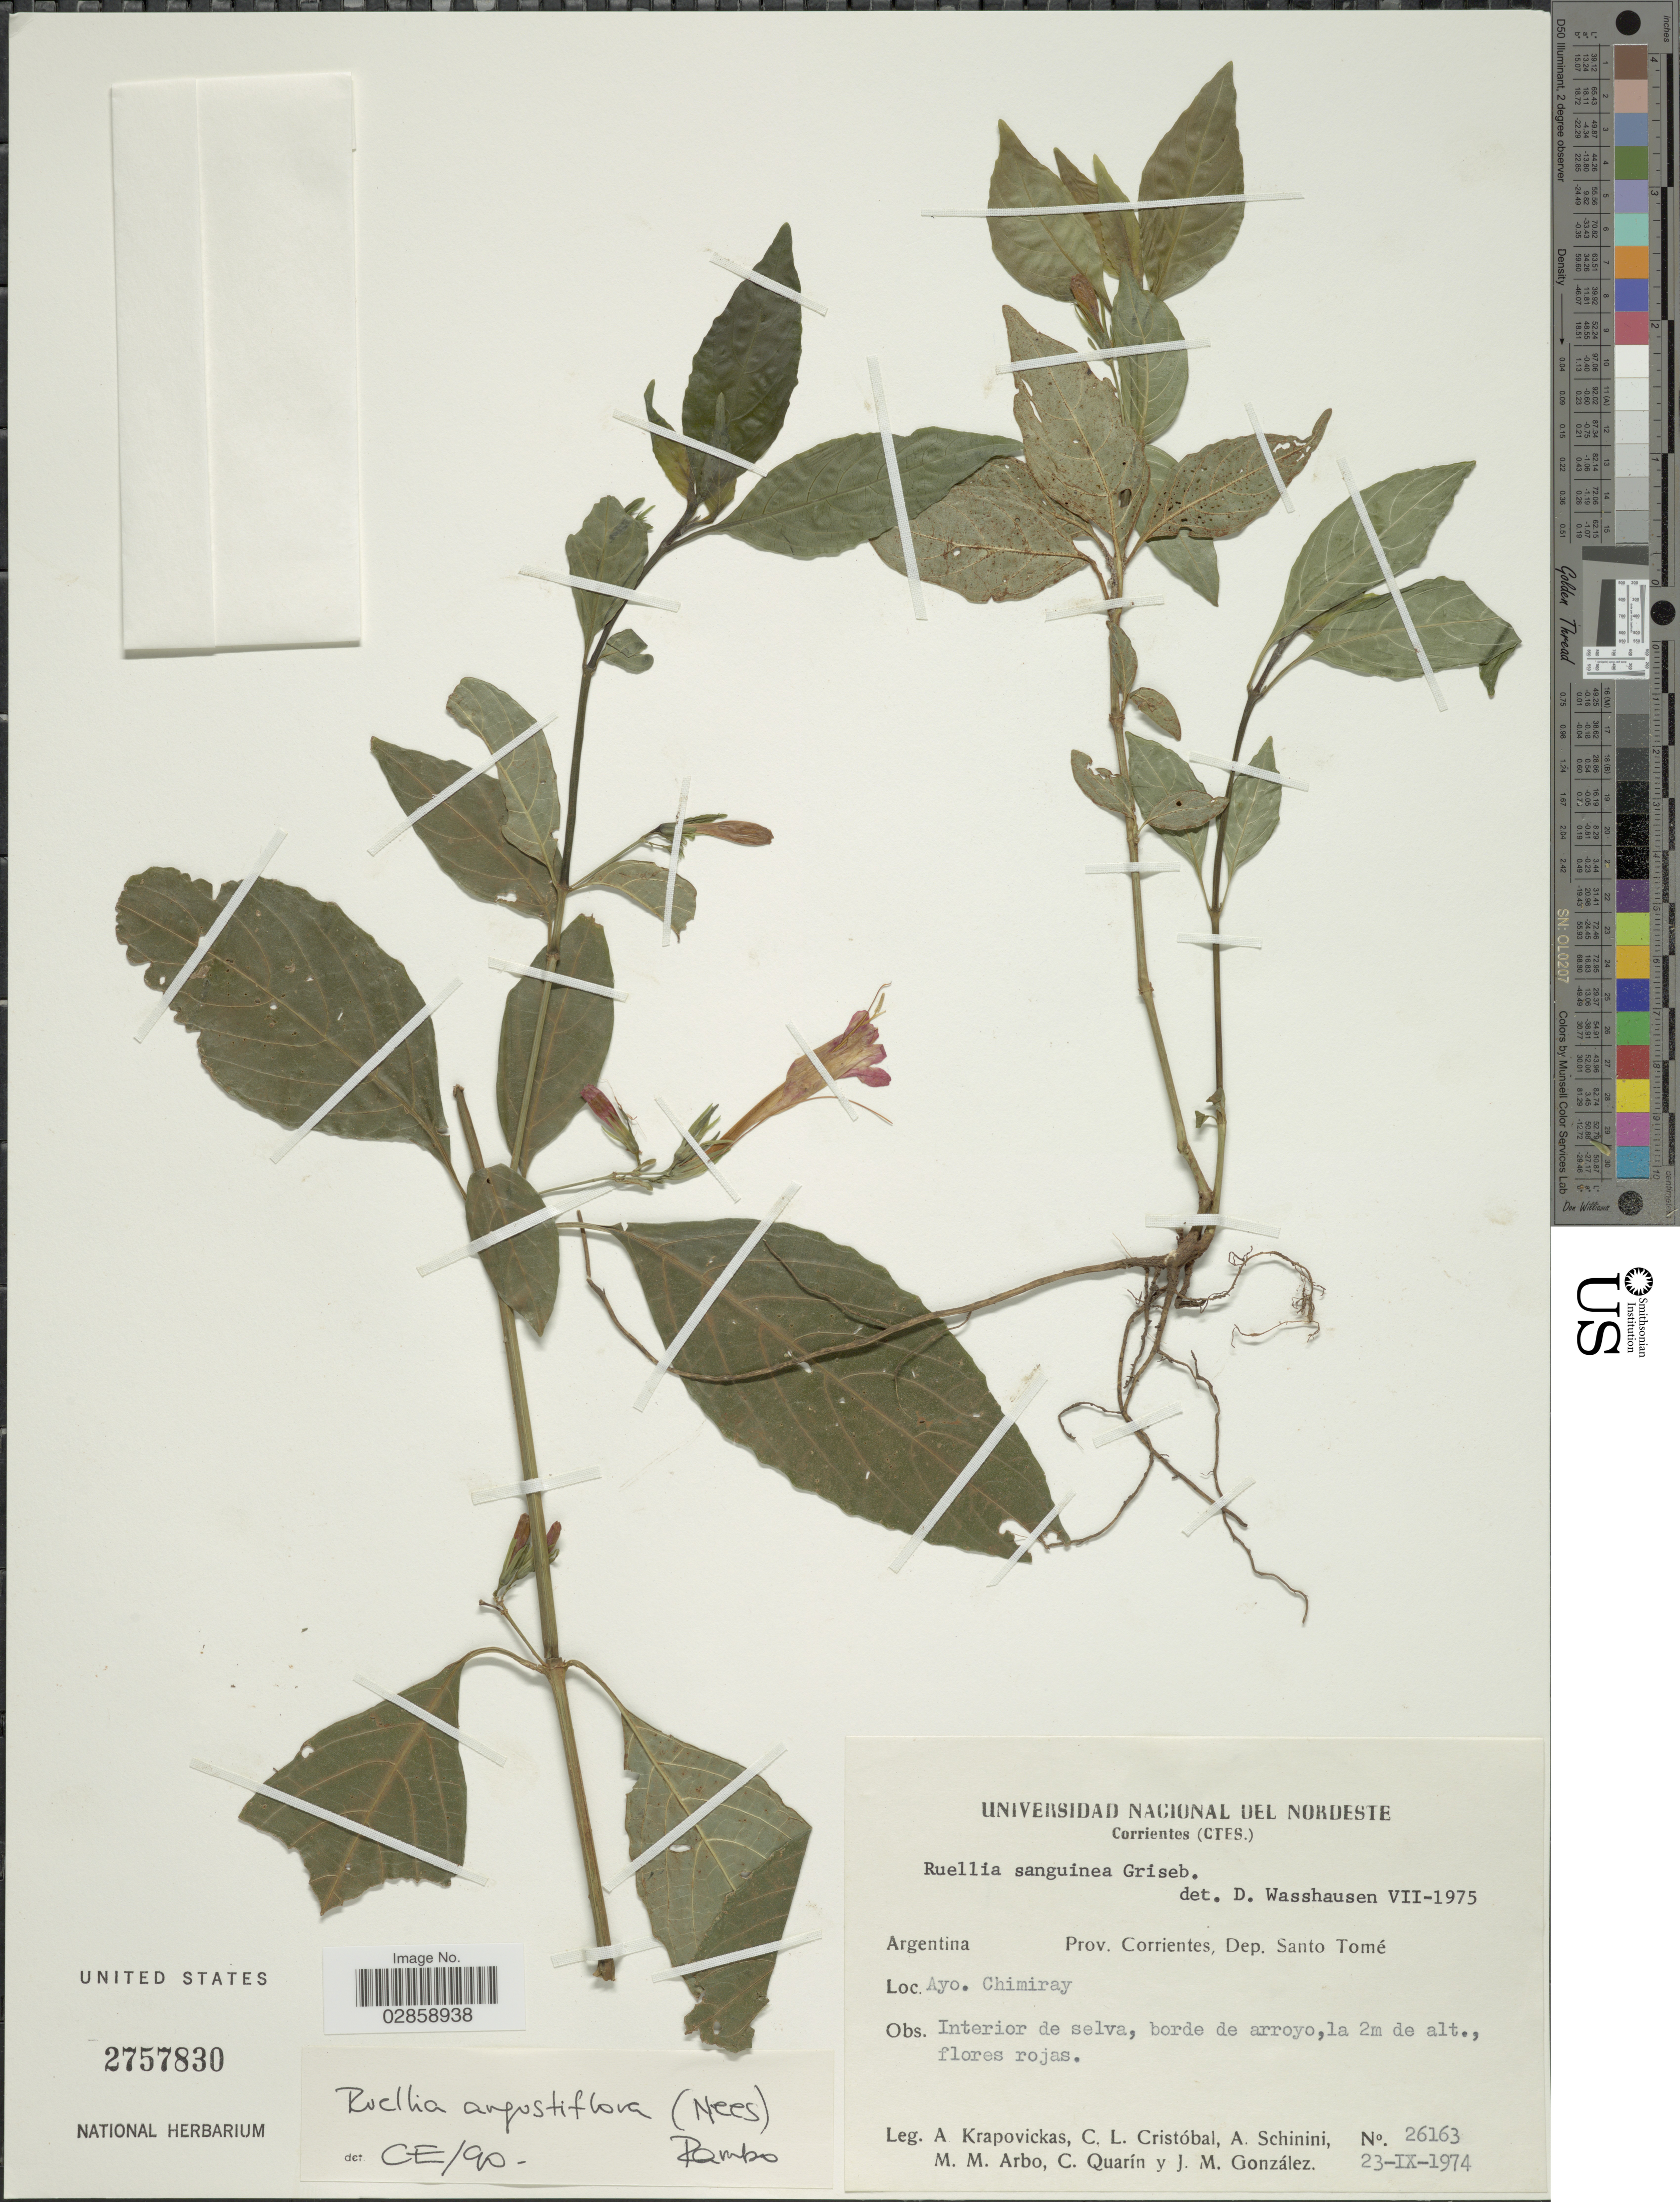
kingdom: Plantae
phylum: Tracheophyta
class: Magnoliopsida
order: Lamiales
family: Acanthaceae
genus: Ruellia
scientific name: Ruellia angustiflora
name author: (Nees) Lindau ex Rambo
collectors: A. Krapovickas, C. L. Cristóbal, A. Schinini, M. M. Arbo & et al.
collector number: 26163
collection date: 1974-09-23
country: Argentina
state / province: Corrientes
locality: Dep. Santo Tomé. Ayo. Chimiray.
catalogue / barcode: US 2757830